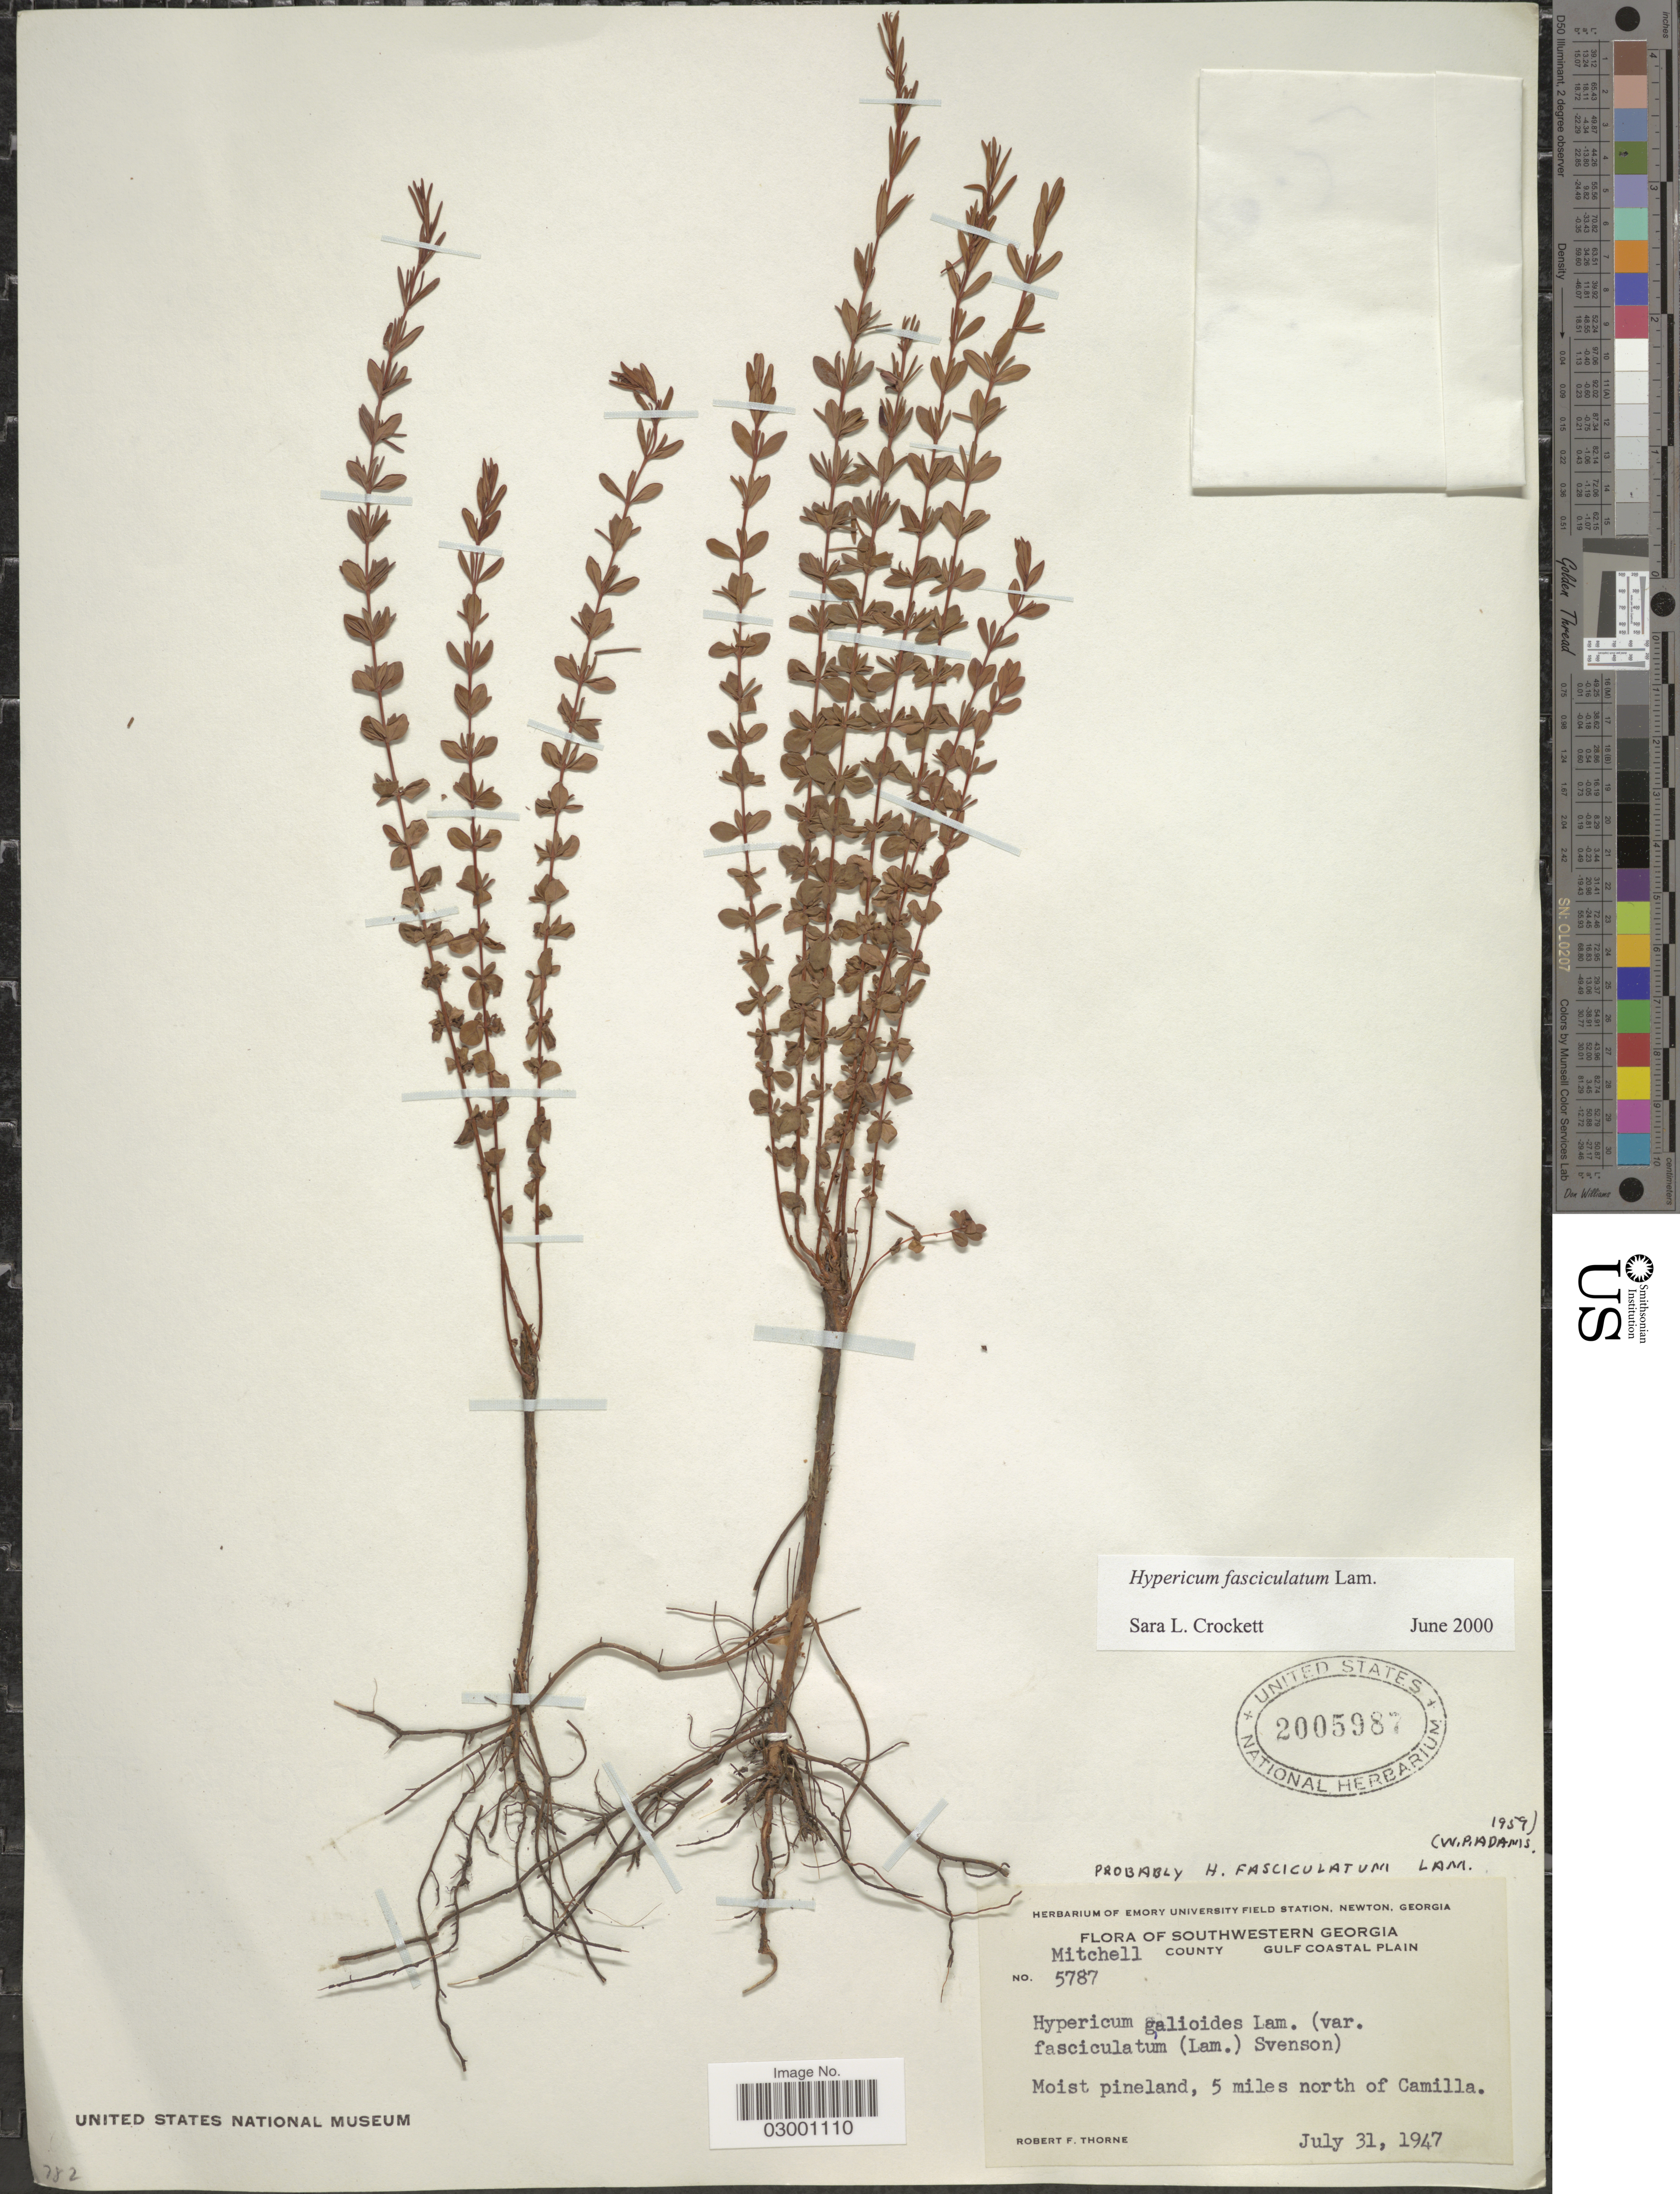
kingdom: Plantae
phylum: Tracheophyta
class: Magnoliopsida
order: Malpighiales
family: Hypericaceae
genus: Hypericum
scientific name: Hypericum fasciculatum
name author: Lam.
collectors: R. F. Thorne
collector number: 5787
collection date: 1947-07-31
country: United States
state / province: Georgia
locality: Southwestern Georgia, Mitchell County, Gulf Coastal Plain, Moist pineland, 5 miles north of Camilla.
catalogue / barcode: US 2005987